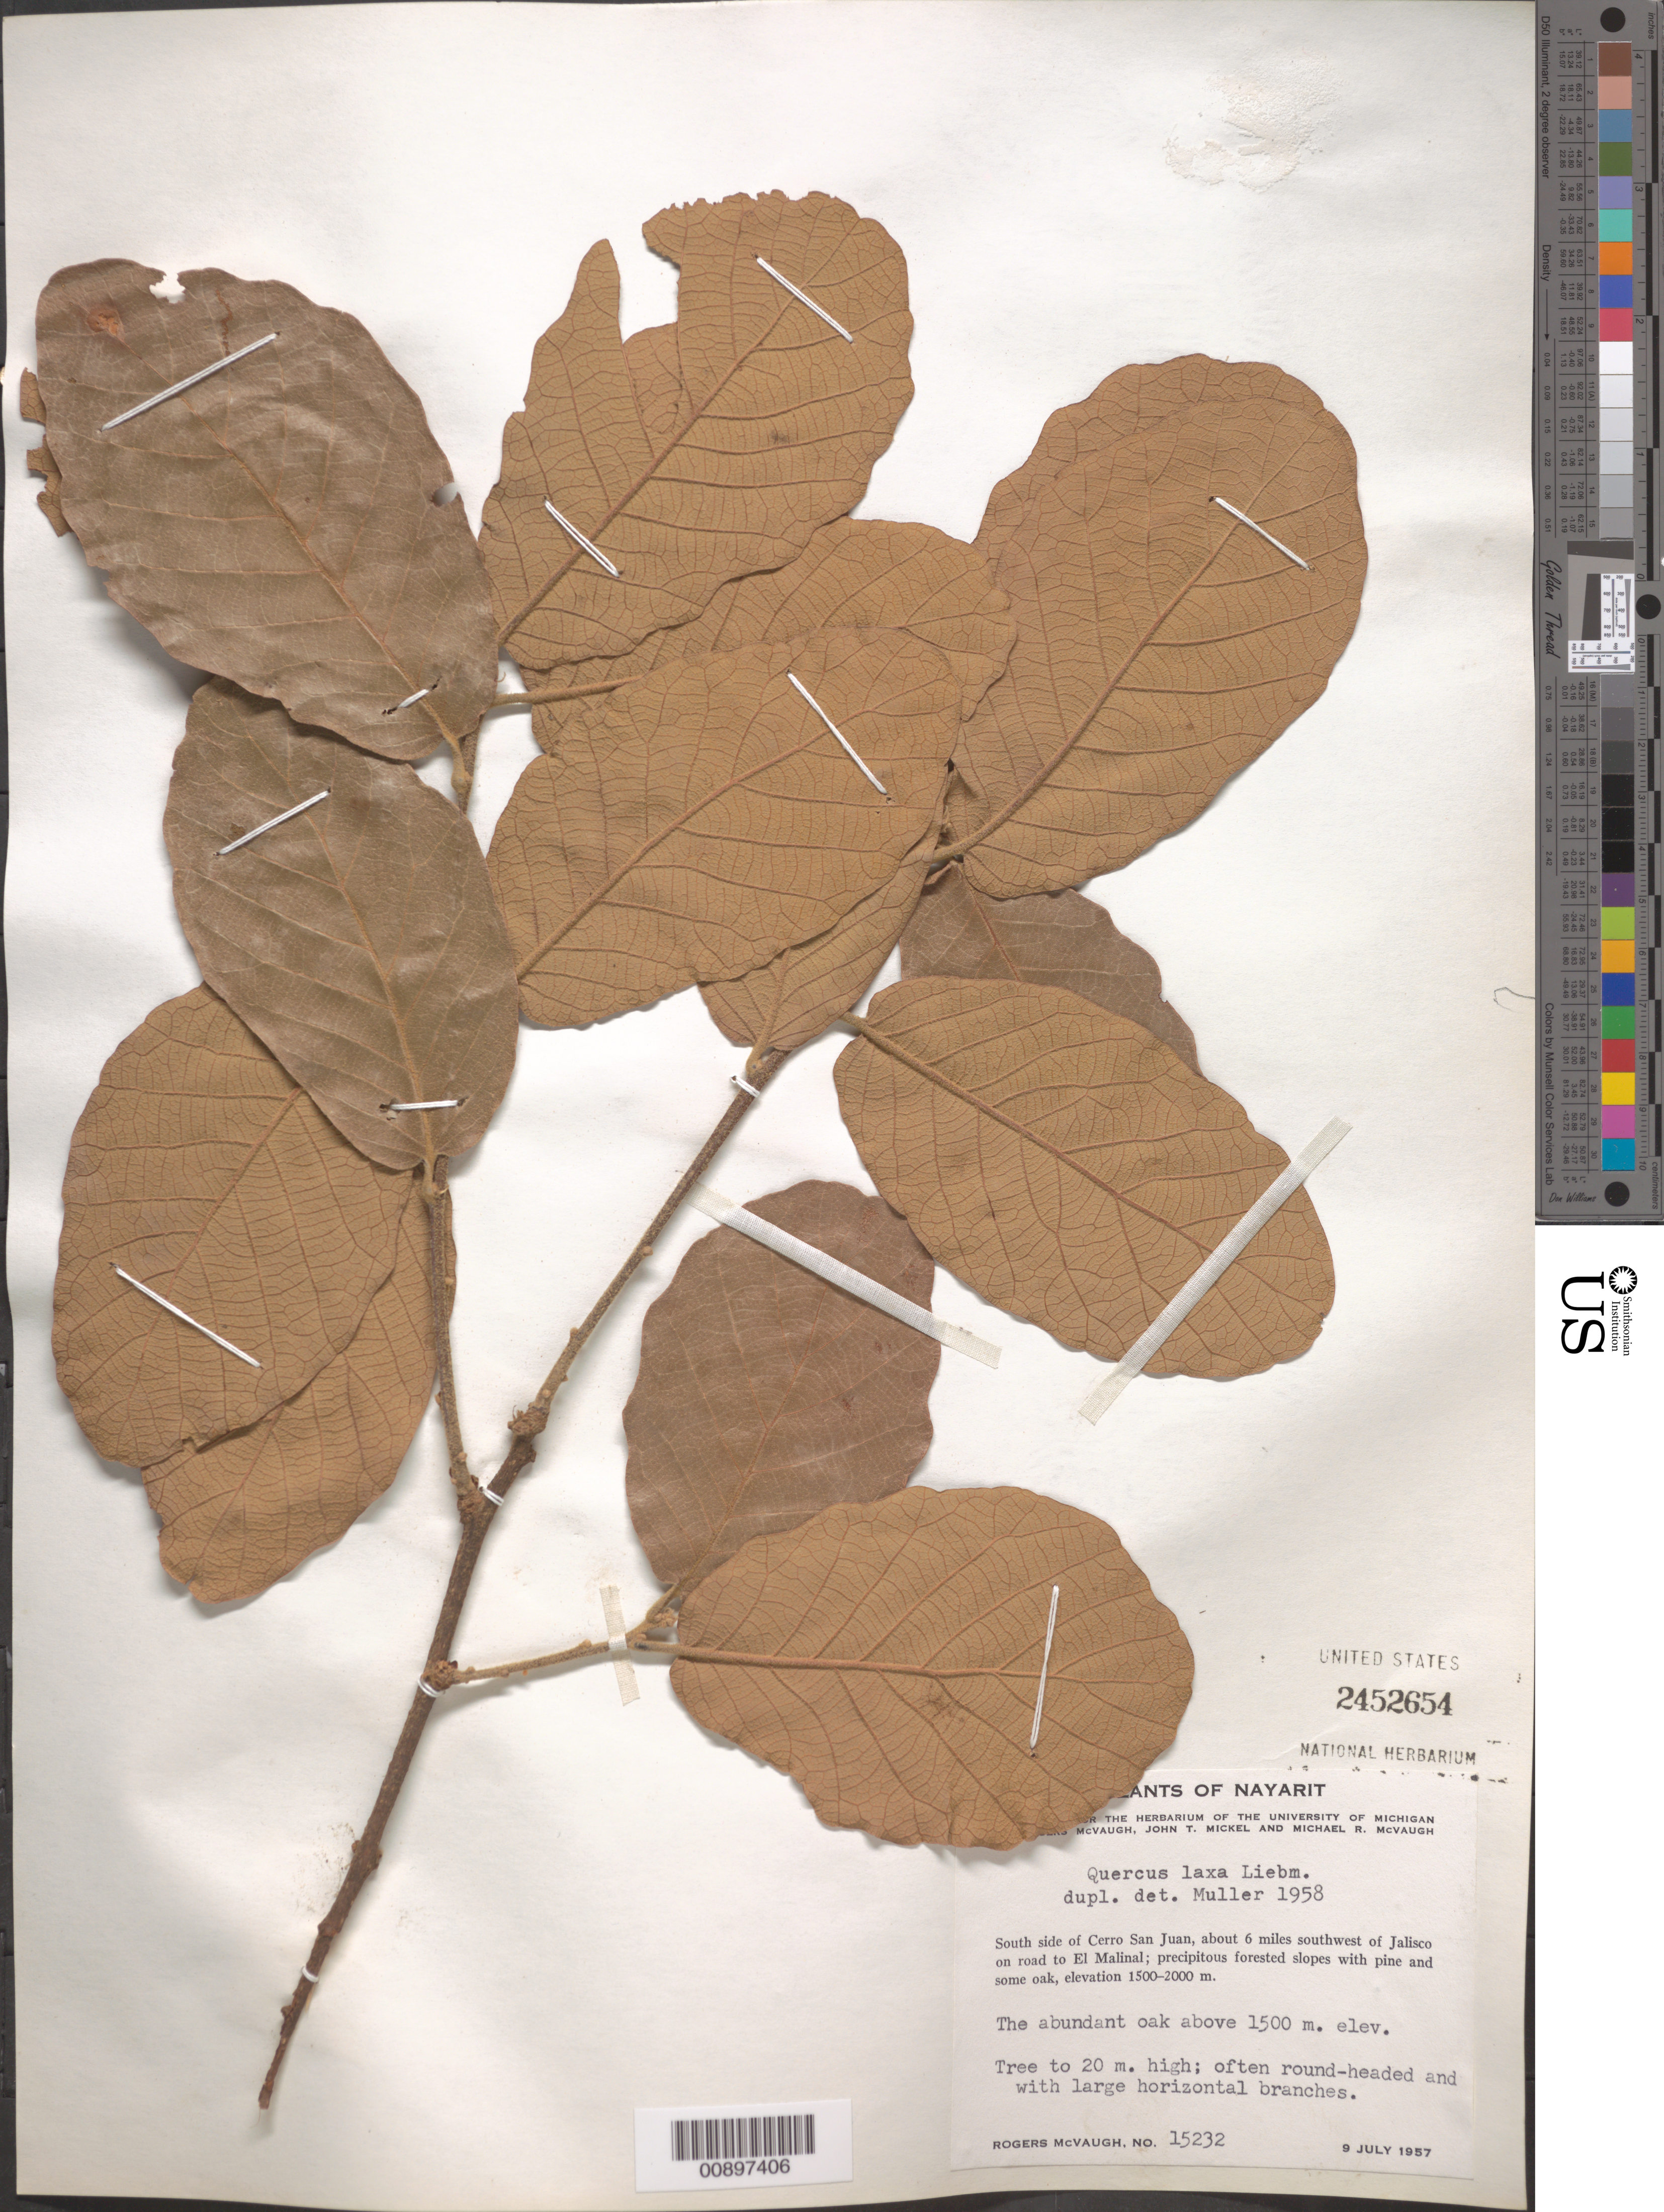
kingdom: Plantae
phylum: Tracheophyta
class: Magnoliopsida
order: Fagales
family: Fagaceae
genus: Quercus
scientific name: Quercus laxa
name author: Liebm.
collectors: R. McVaugh, J. T. Mickel & M. R. McVaugh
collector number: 15232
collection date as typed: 09 Jul 1957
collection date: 1957-07-09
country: Mexico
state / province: Nayarit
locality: South side of Cerro San Juan, about 6 miles southwest of Jalisco on road to El Malinal. Nayarit.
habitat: Precipitous forested slopes with pine and some oak.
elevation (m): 2000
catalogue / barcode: US 2452654